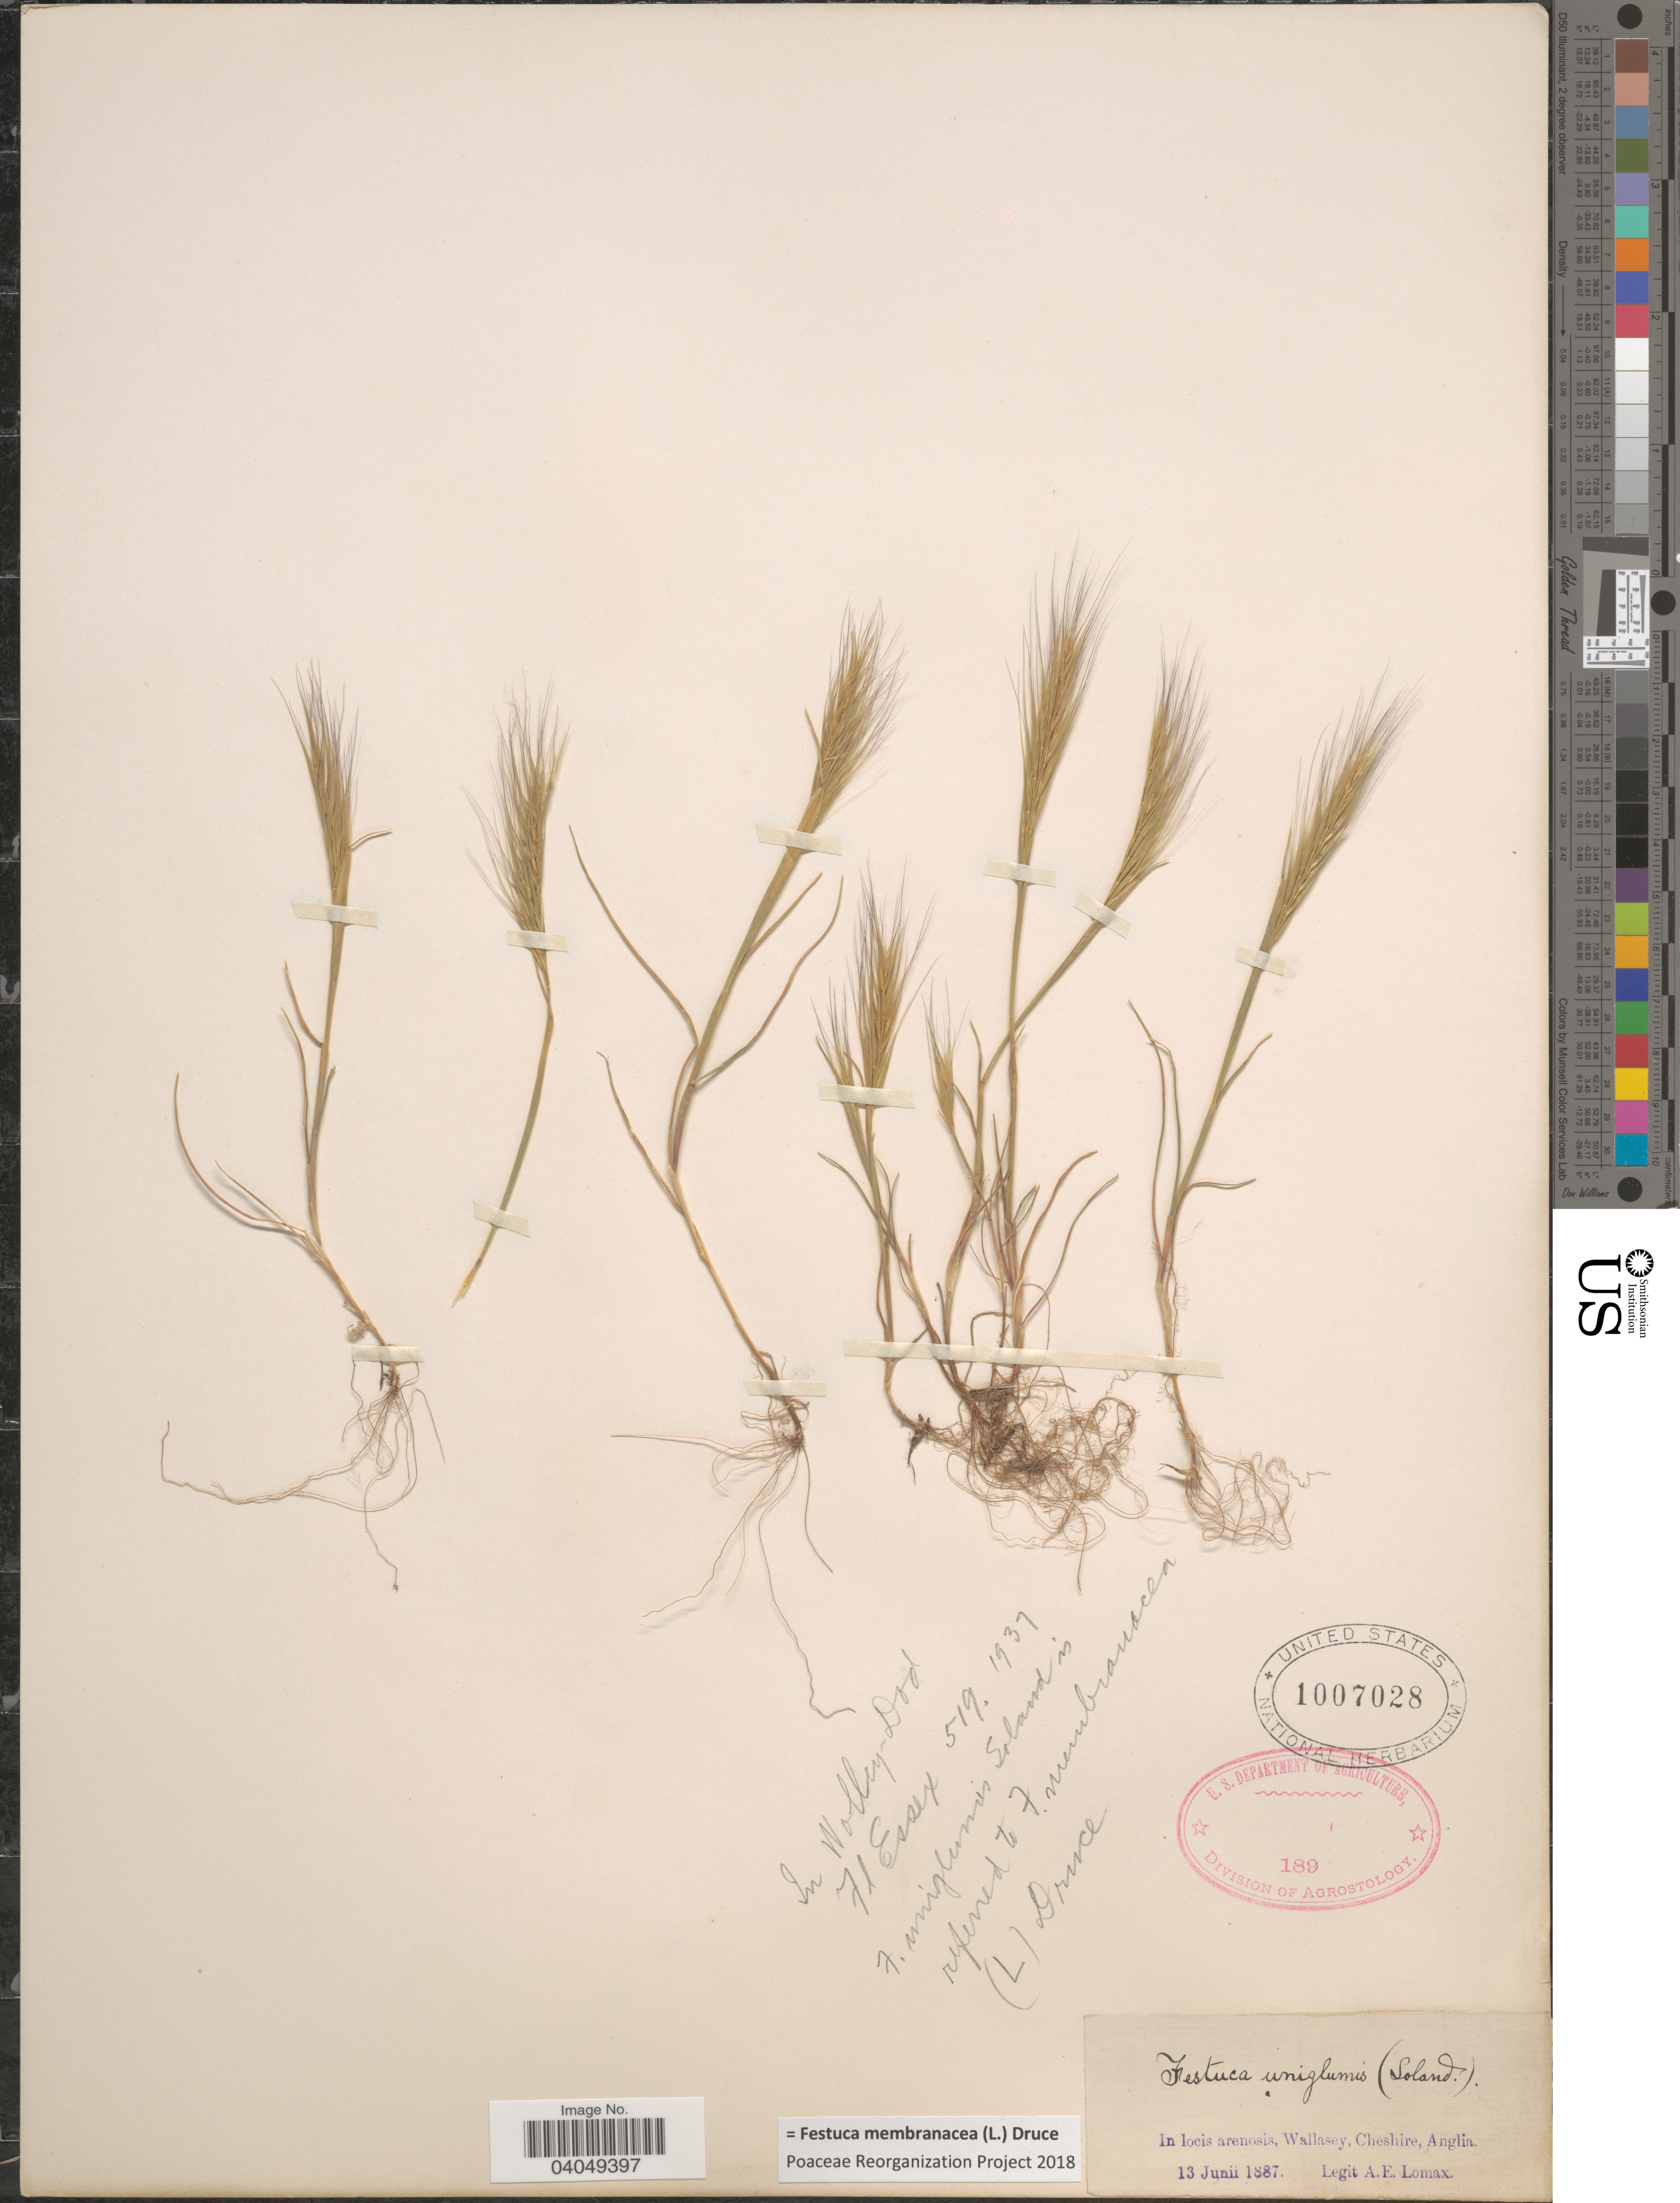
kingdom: Plantae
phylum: Tracheophyta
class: Liliopsida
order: Poales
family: Poaceae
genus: Festuca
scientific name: Festuca membranacea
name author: Kit.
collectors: A. Lomax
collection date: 1887-06-13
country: United Kingdom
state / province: England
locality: In locis arenosis, Wallasey, Cheshire, Anglia.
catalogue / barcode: US 1007028